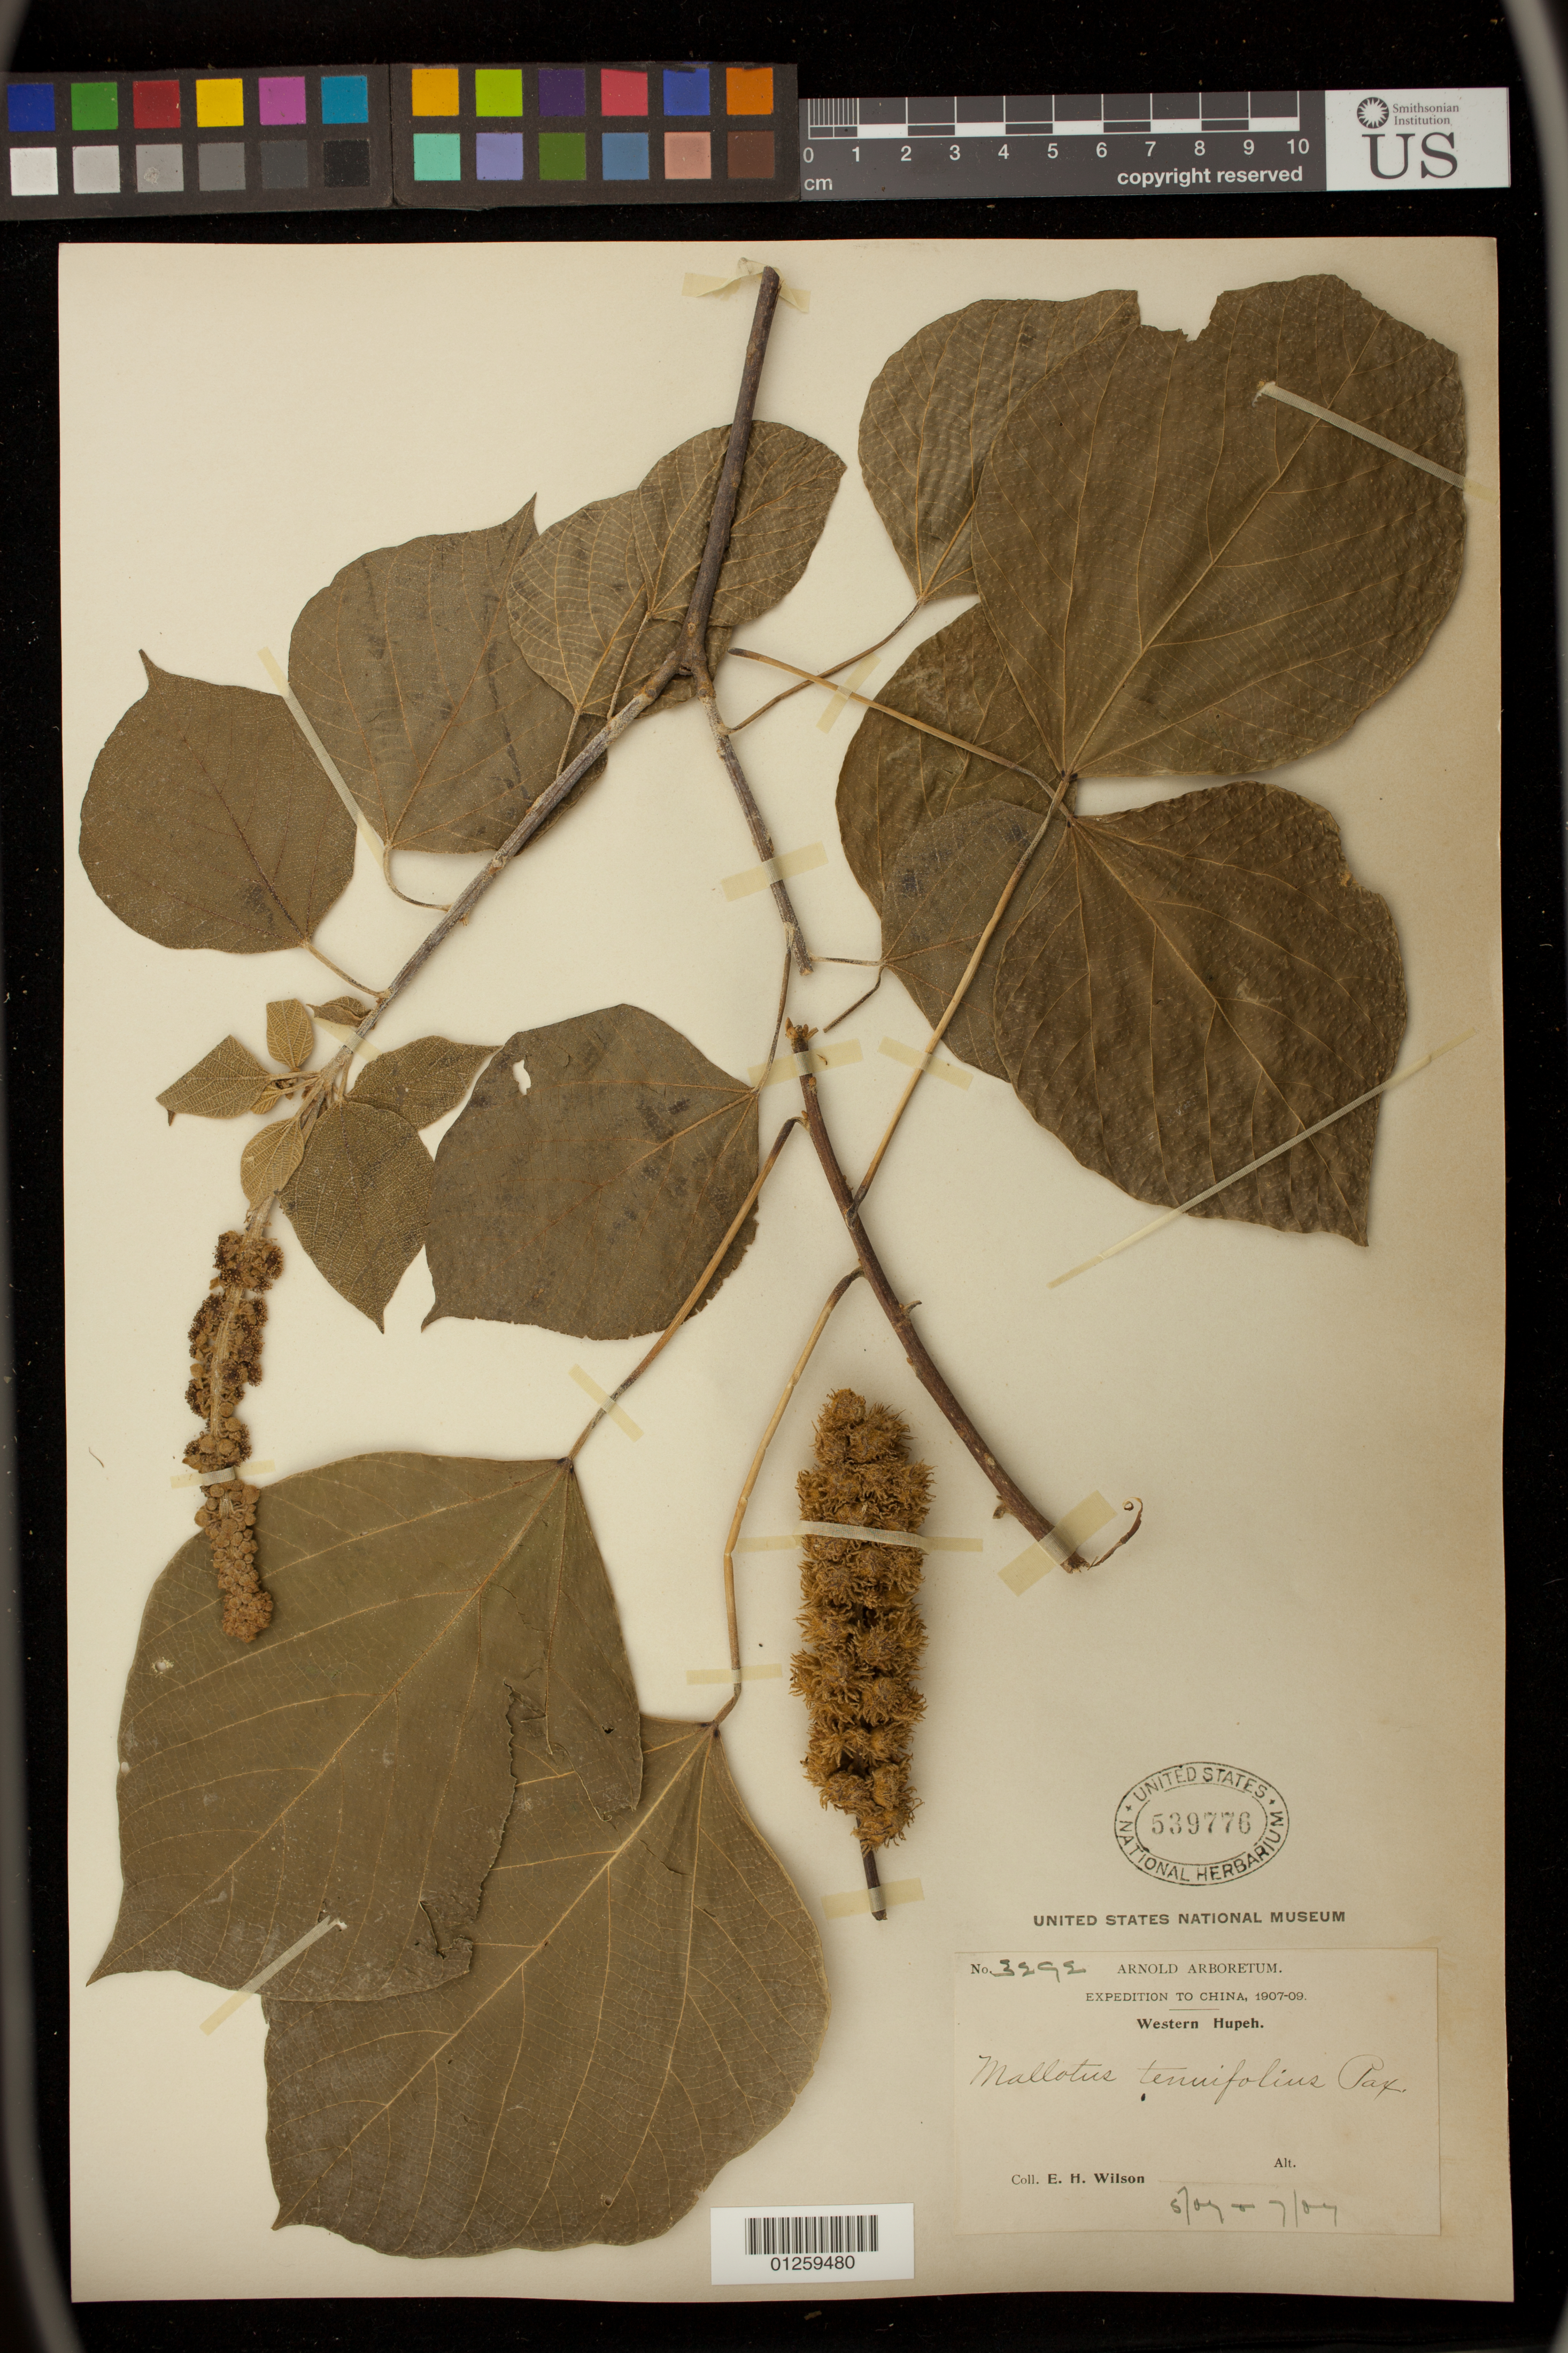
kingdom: Plantae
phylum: Tracheophyta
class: Magnoliopsida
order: Malpighiales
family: Euphorbiaceae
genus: Mallotus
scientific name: Mallotus tenuifolius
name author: Pax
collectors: E. H. Wilson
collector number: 3292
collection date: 1907-05/1907-07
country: China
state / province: Hubei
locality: Western Hupeh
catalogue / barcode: US 539776